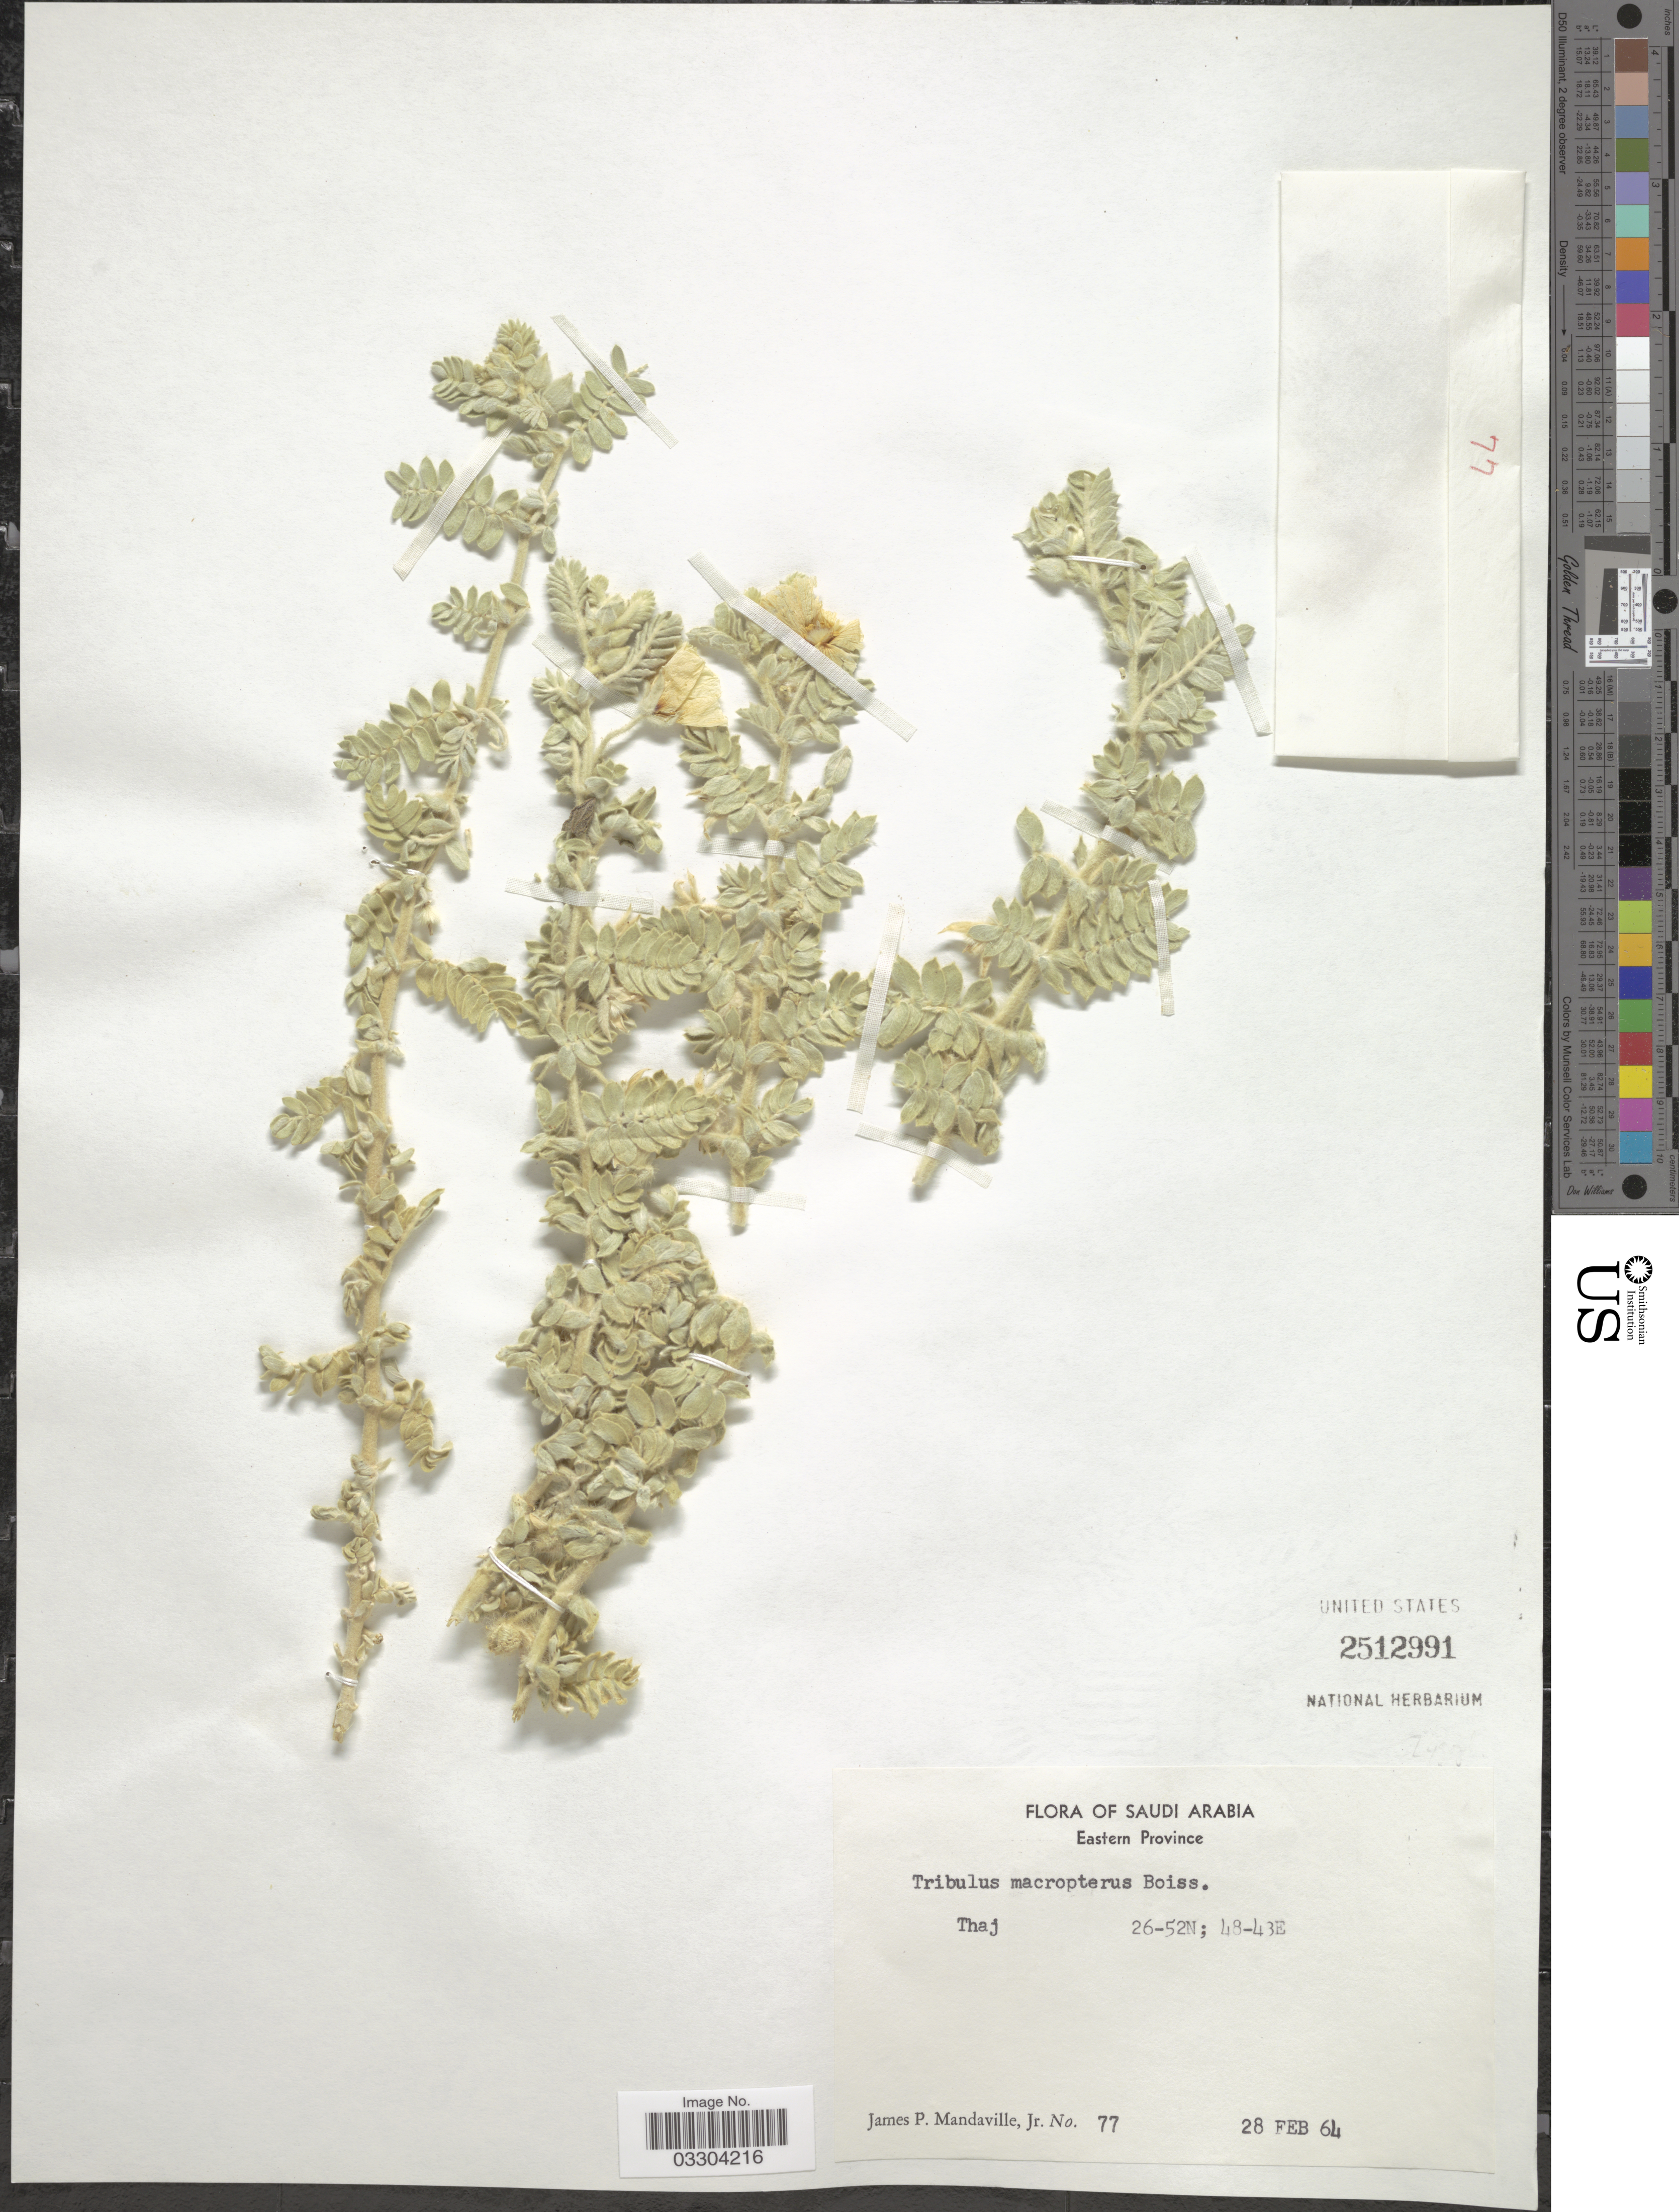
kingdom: Plantae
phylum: Tracheophyta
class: Magnoliopsida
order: Zygophyllales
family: Zygophyllaceae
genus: Tribulus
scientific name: Tribulus macropterus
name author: Boiss.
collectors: J. Mandaville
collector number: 77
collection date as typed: Transcribed d/m/y: 28/2/64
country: Saudi Arabia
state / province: Ash Sharqiyah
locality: Eastern Province, Thaj.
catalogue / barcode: US 2512991